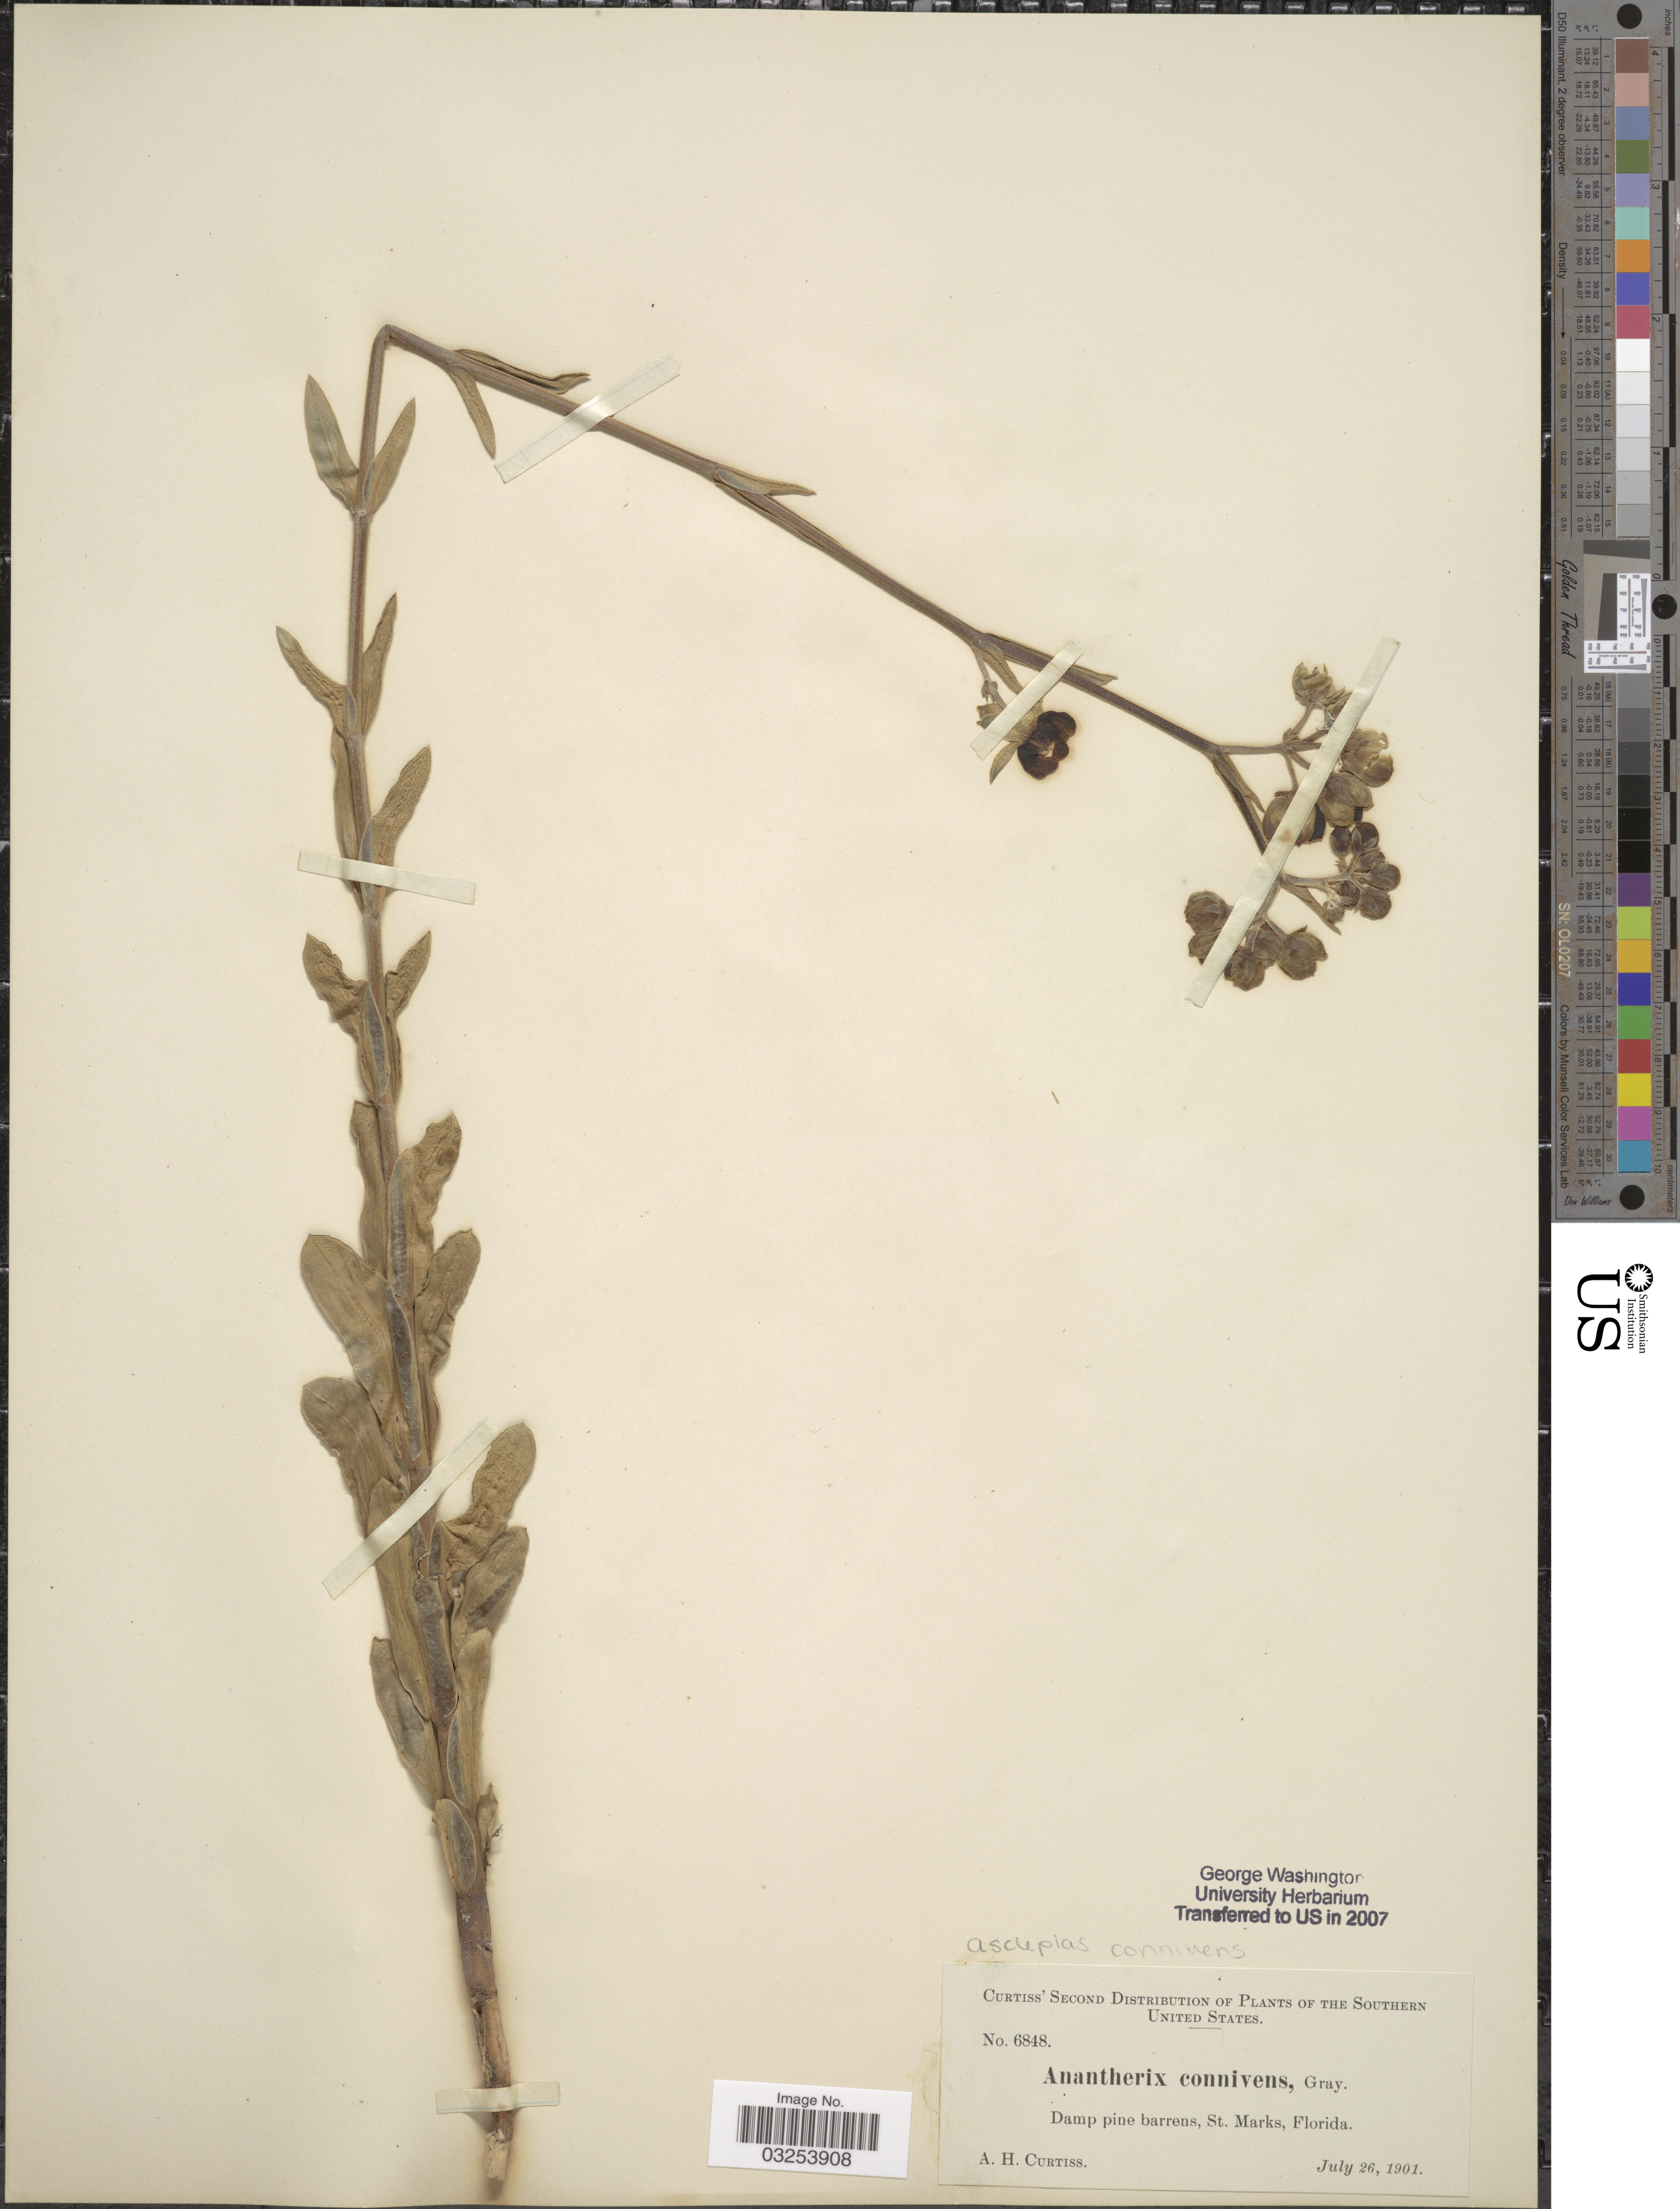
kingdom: Plantae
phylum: Tracheophyta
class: Magnoliopsida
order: Gentianales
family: Apocynaceae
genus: Asclepias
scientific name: Asclepias connivens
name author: Baldwin ex Elliot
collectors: A. H. Curtiss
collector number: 6848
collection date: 1901-07-26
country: United States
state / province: Florida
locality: Southern United States. Damp pine barrens, St. Marks.